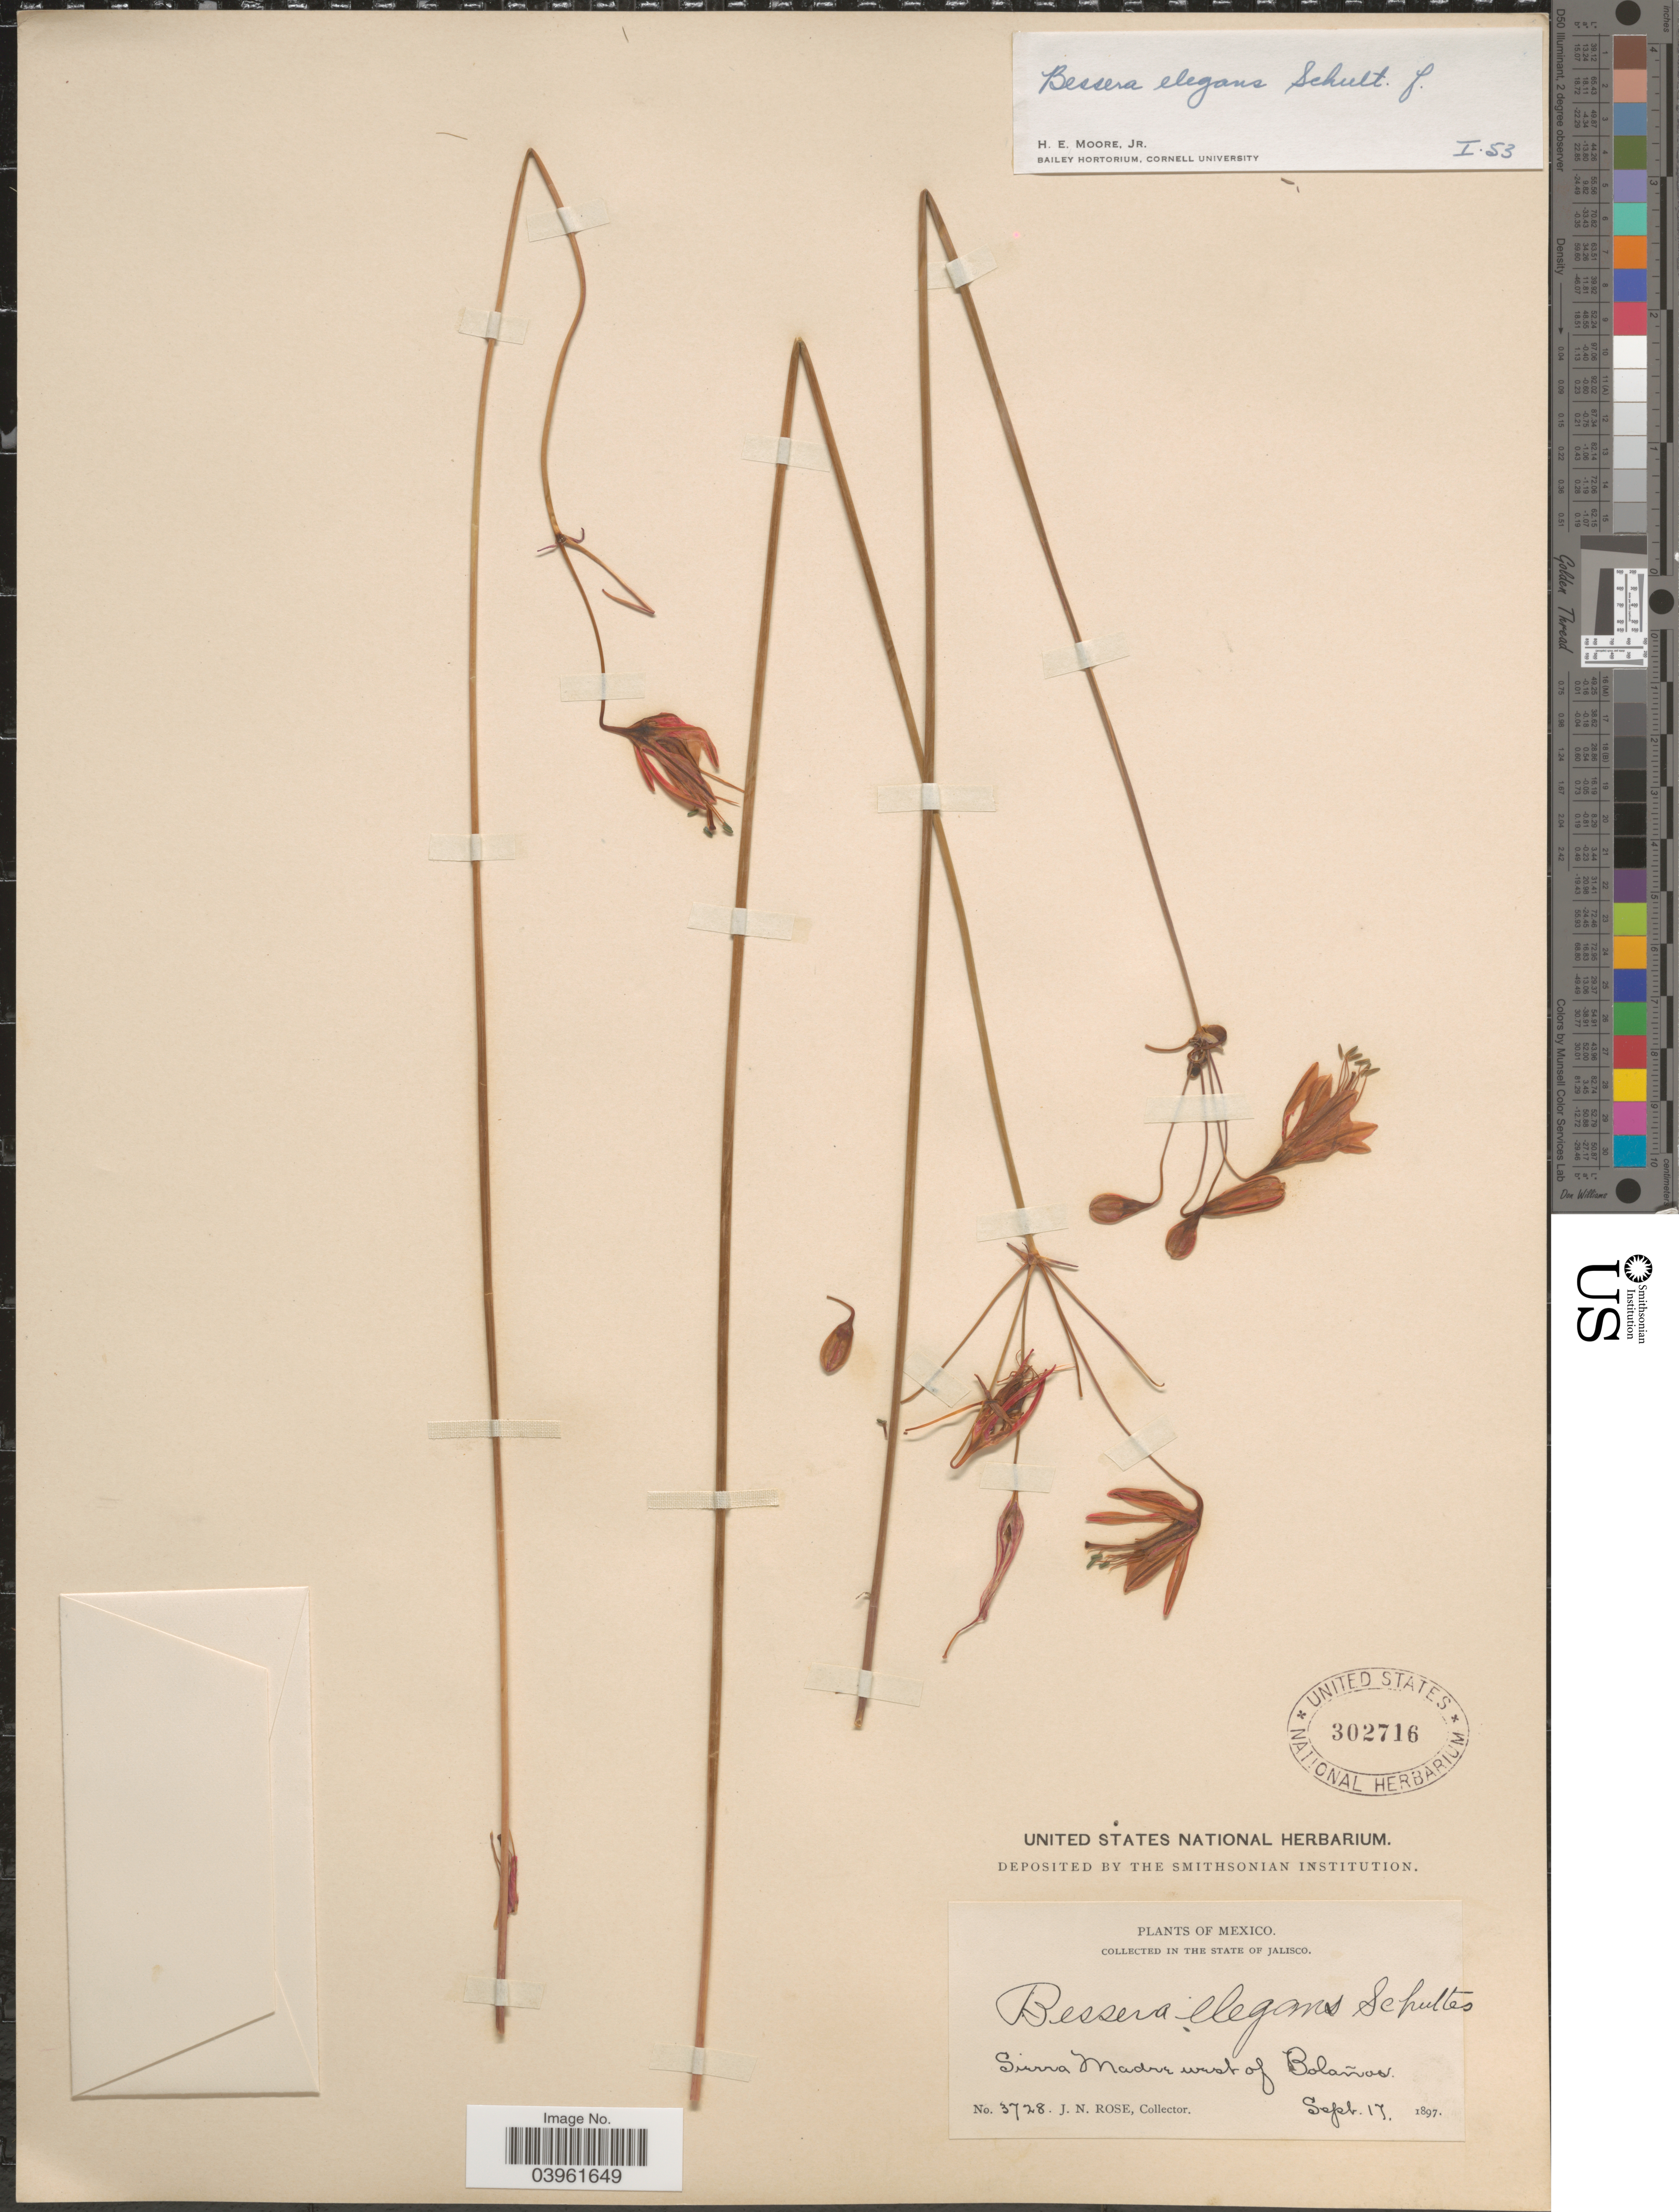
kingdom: Plantae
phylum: Tracheophyta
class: Liliopsida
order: Asparagales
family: Asparagaceae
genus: Bessera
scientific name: Bessera elegans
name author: Schult. f.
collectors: J. N. Rose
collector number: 3728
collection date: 1897-09-17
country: Mexico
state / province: Jalisco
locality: Sierra Madre west of Bolaños.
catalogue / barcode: US 302716